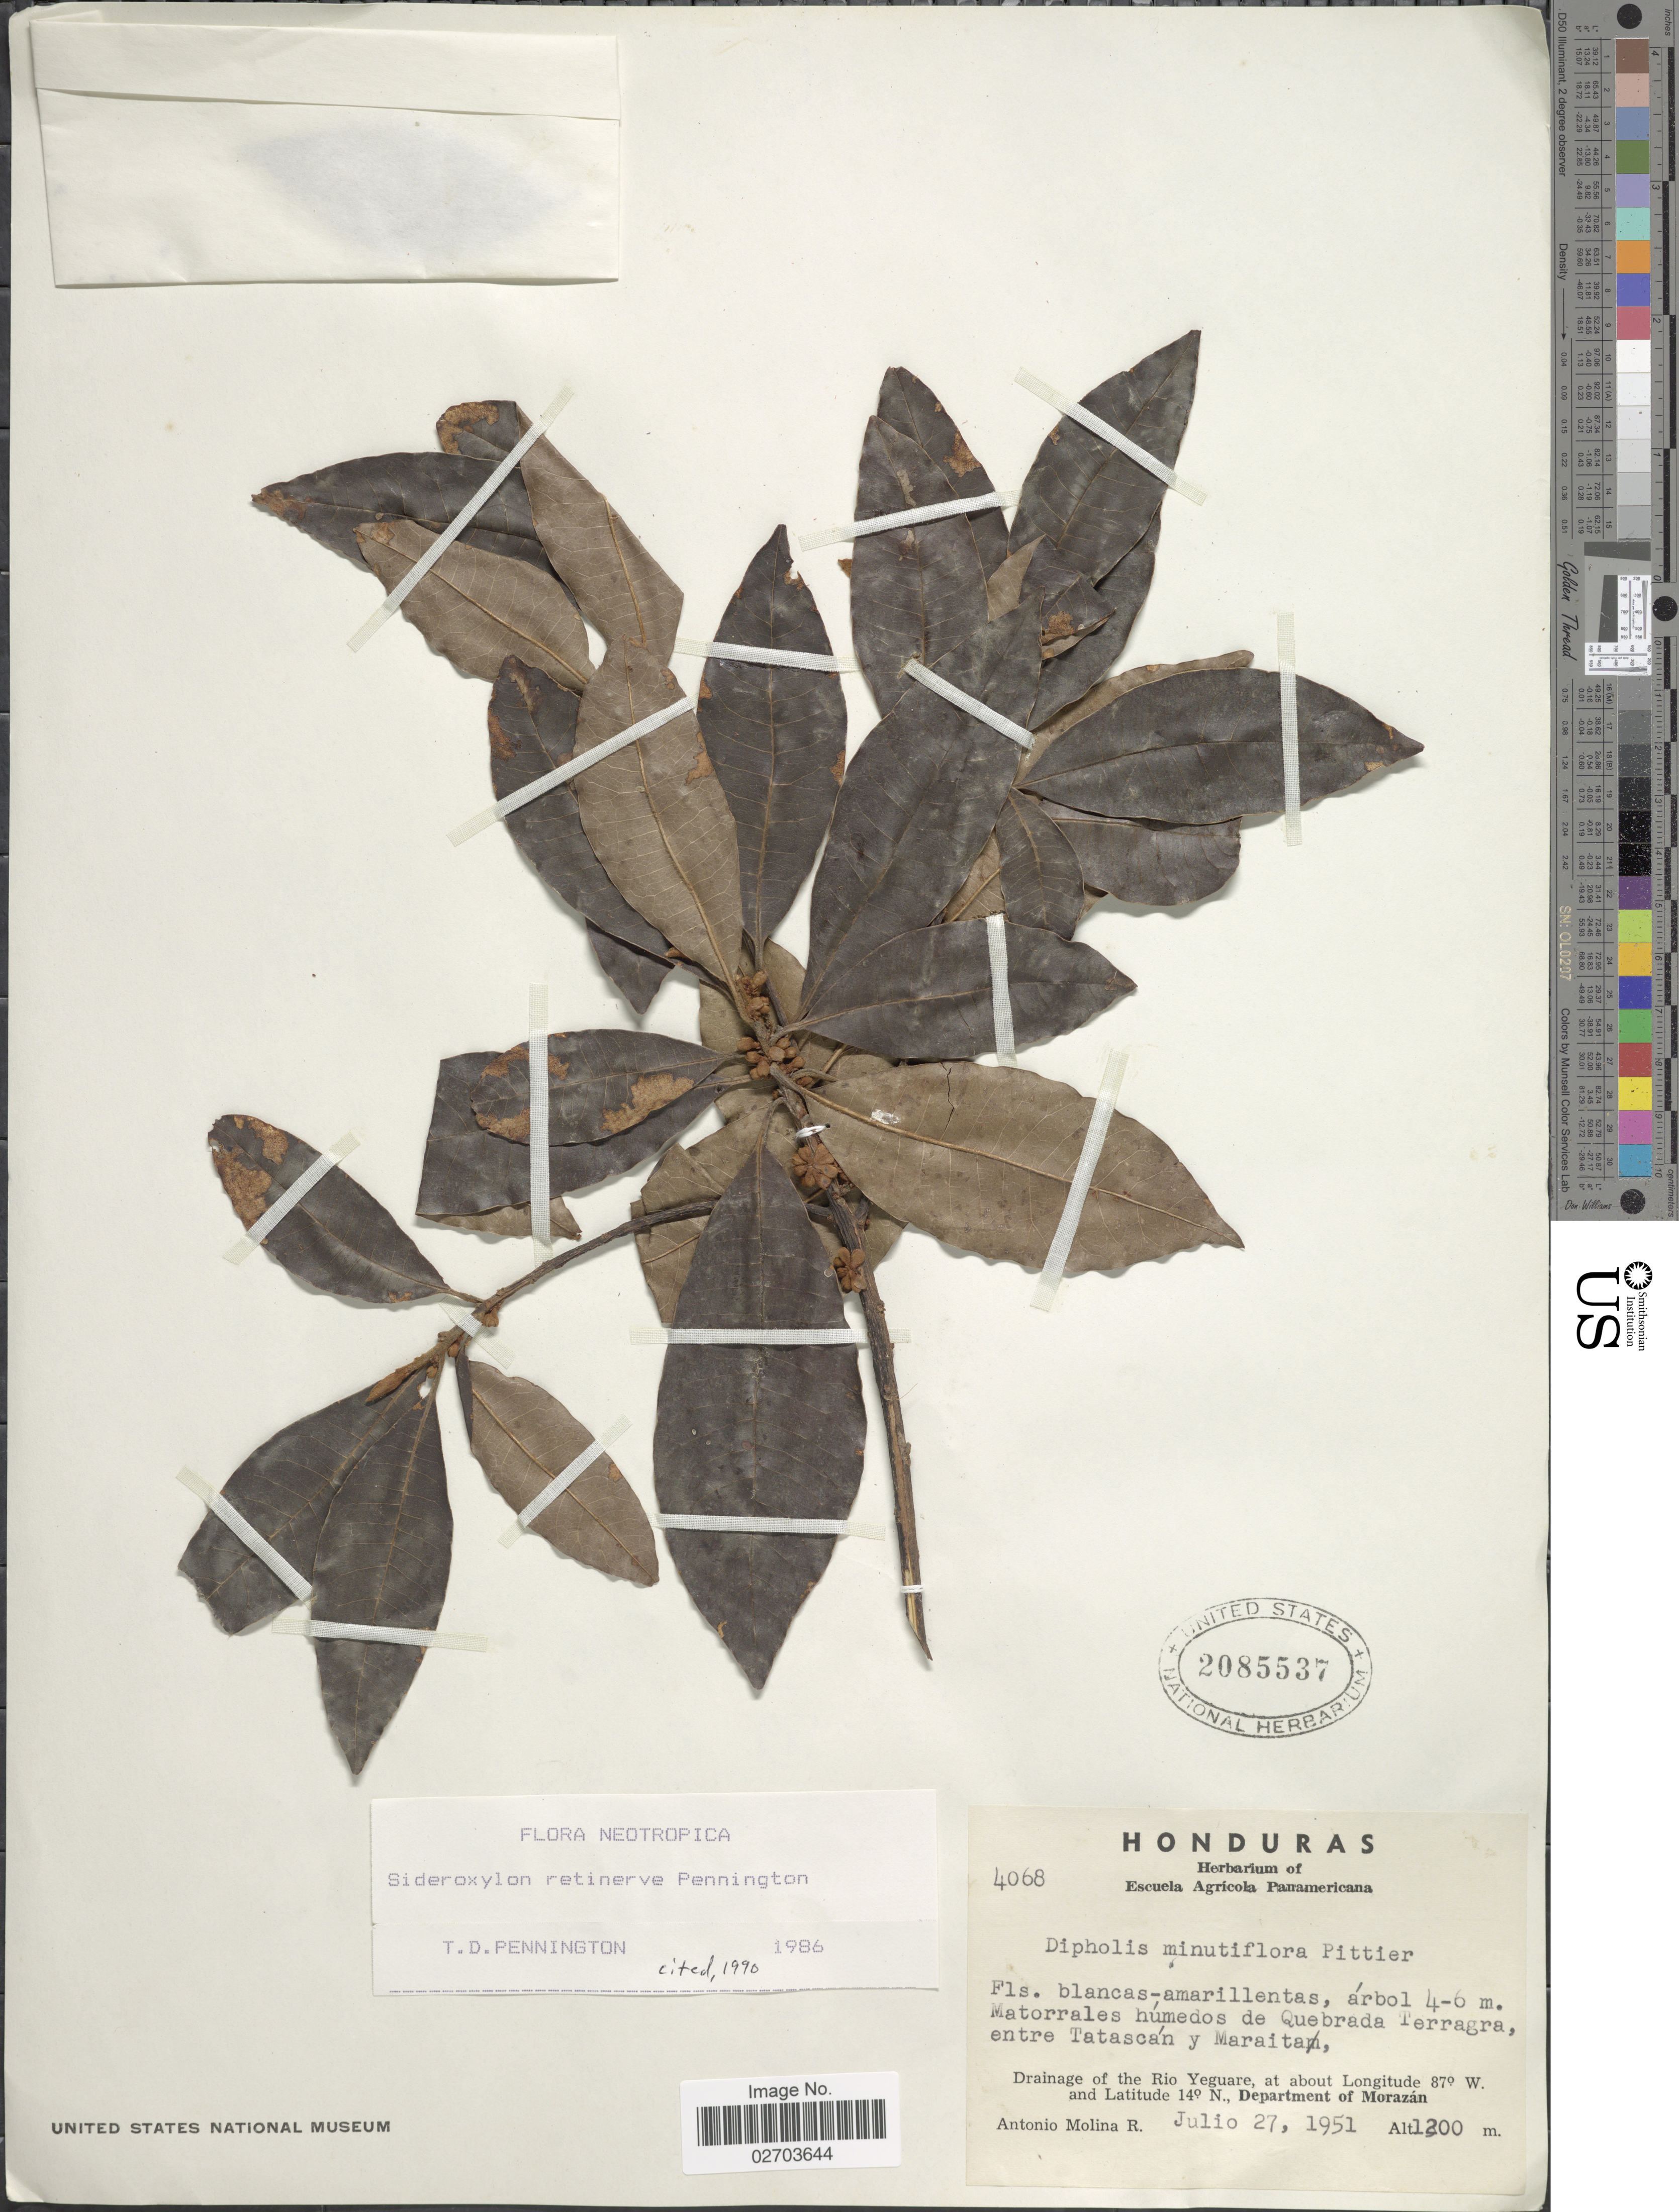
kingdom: Plantae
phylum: Tracheophyta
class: Magnoliopsida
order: Ericales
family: Sapotaceae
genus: Sideroxylon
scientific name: Sideroxylon retinerve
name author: T.D. Penn.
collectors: A. Molina R.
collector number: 4068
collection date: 1951-07-27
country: Honduras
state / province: Fco. Morazán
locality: Matorrales humedos de Quebrada Terragra, entre Tatascan y Maraita, Drainage of the Rio Yeguare.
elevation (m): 1200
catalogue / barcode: US 2085537